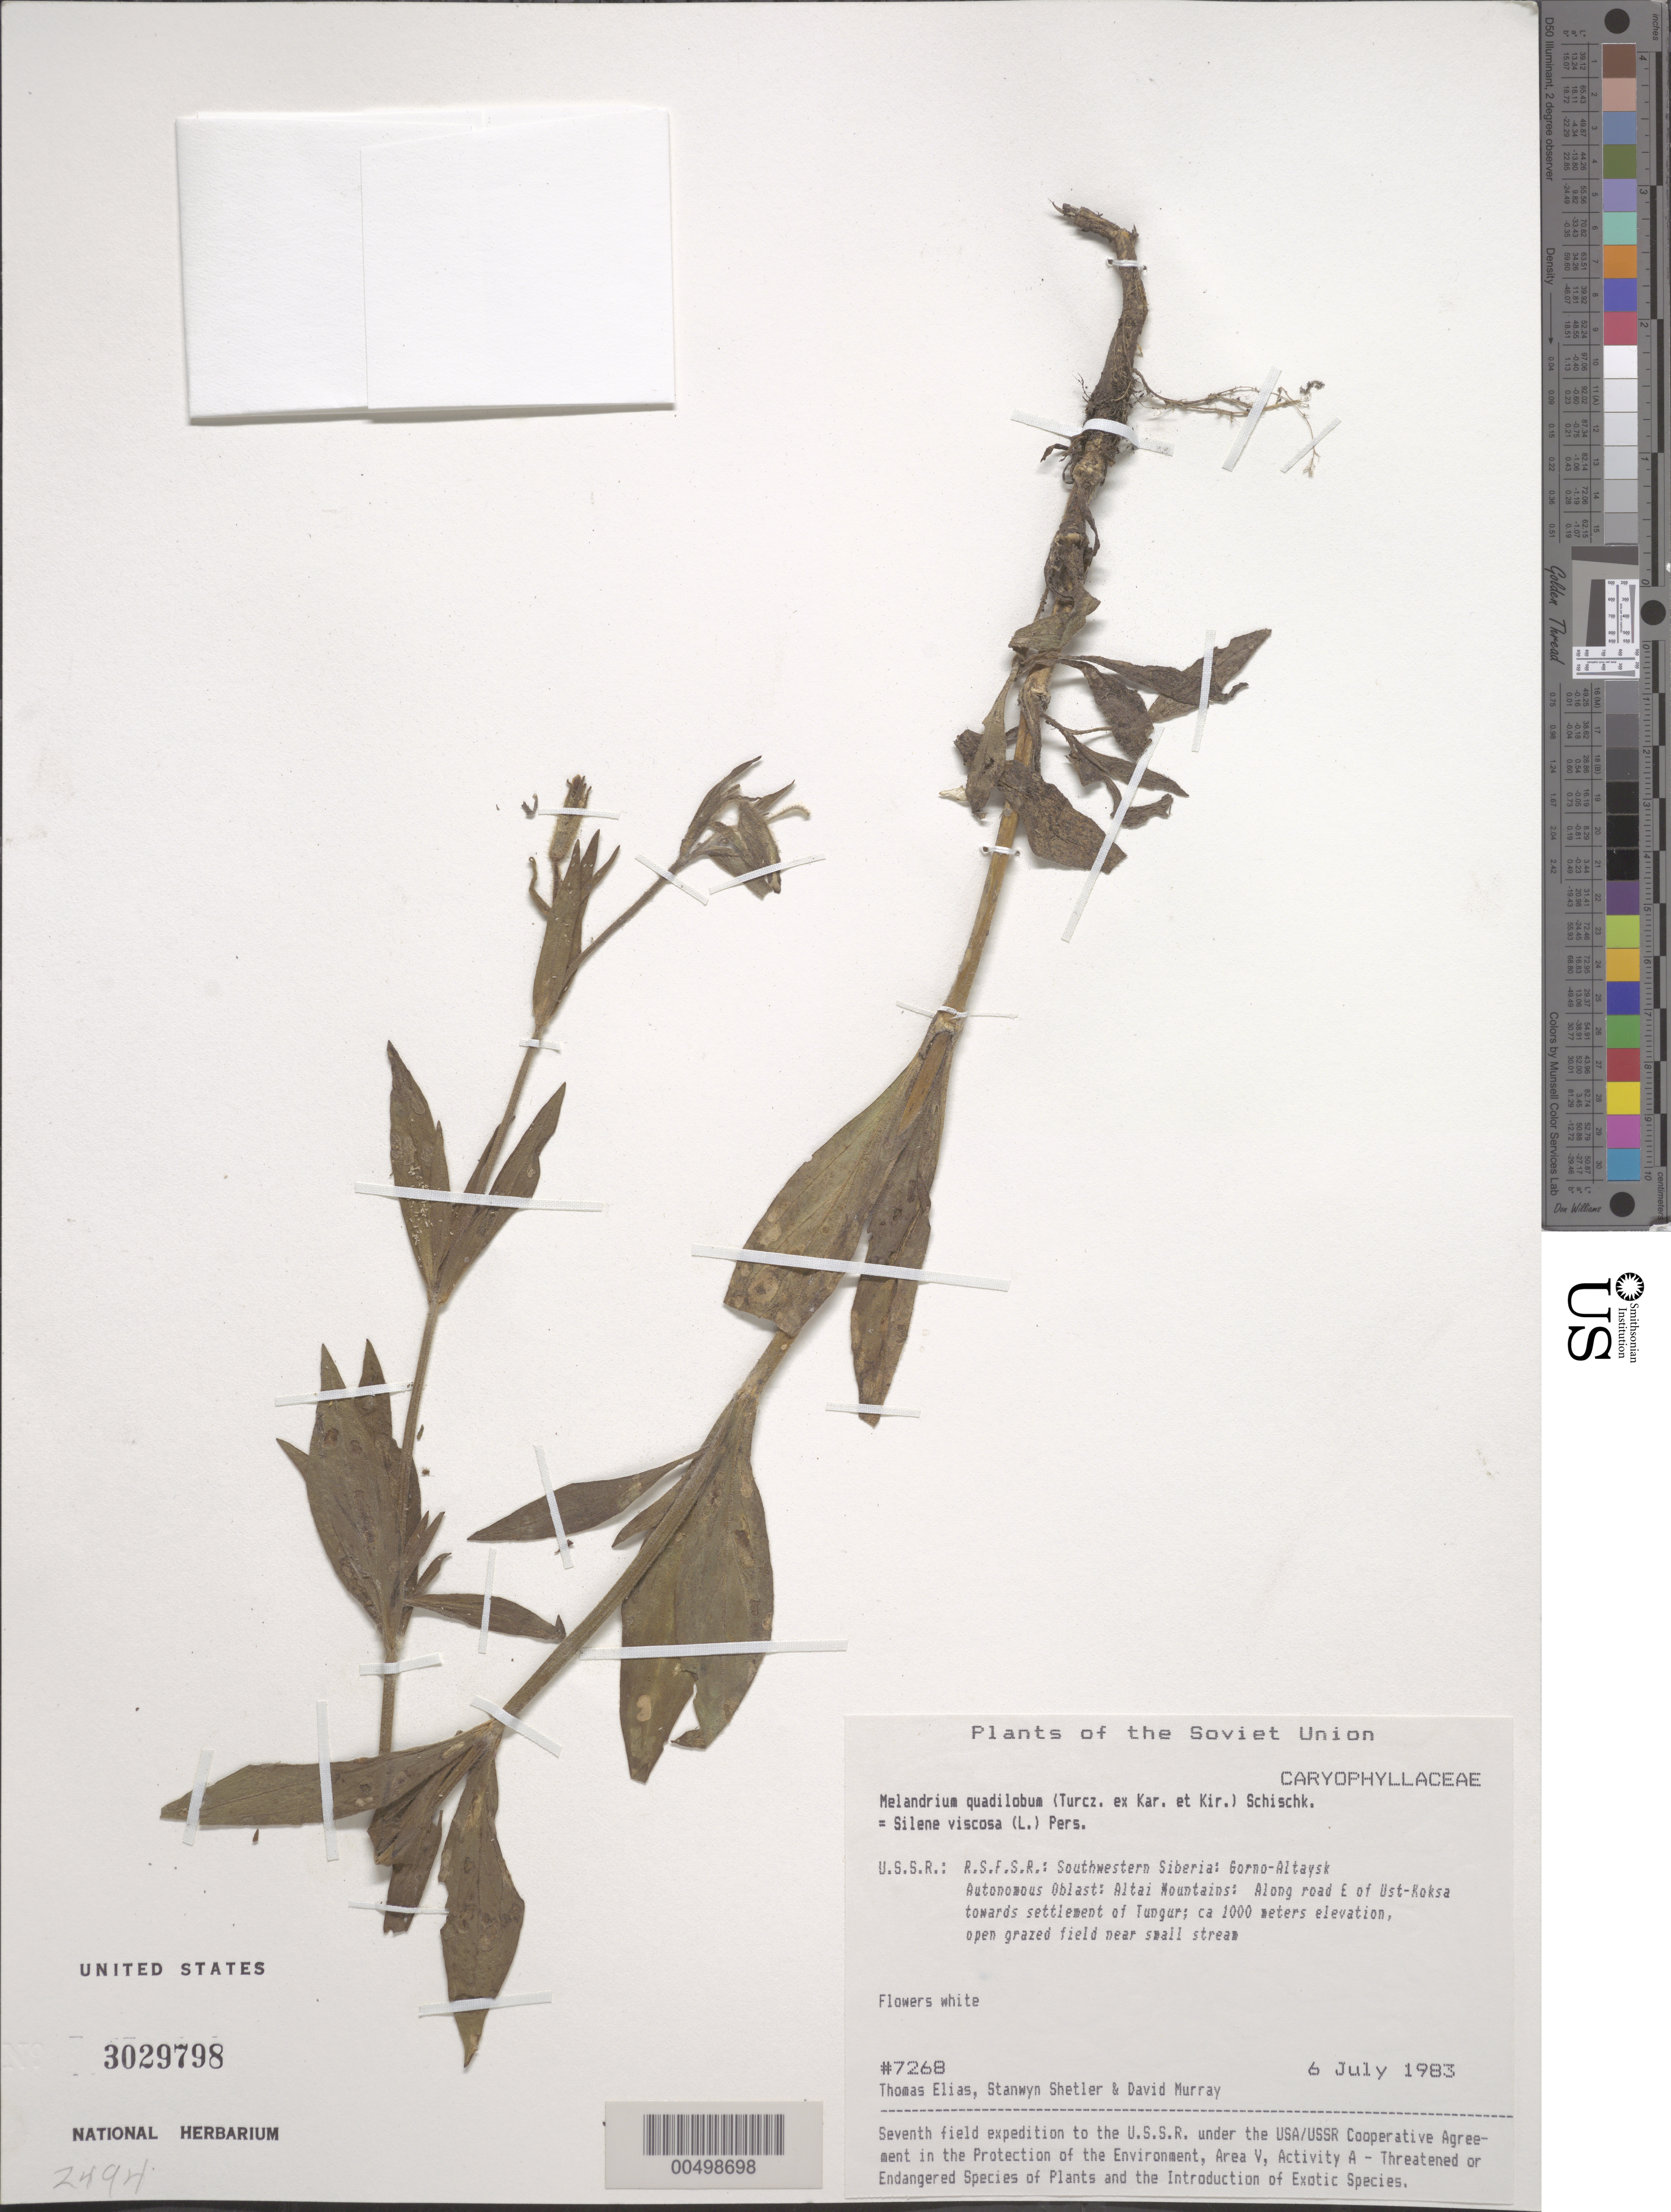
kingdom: Plantae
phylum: Tracheophyta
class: Magnoliopsida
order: Caryophyllales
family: Caryophyllaceae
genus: Melandrium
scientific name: Melandrium quadrilobum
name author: (Turcz. ex Kar. & Kir.) Schischk.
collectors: T. Elias, S. Shetler & D. F. Murray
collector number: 7268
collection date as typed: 06 Jul 1983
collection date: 1983-07-06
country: Russian Federation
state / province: Altai Republic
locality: Altai Mountains, along road E of Ust-Koksa towards settlement of Tungur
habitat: open grazed field near small stream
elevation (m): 1000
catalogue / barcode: US 3029798